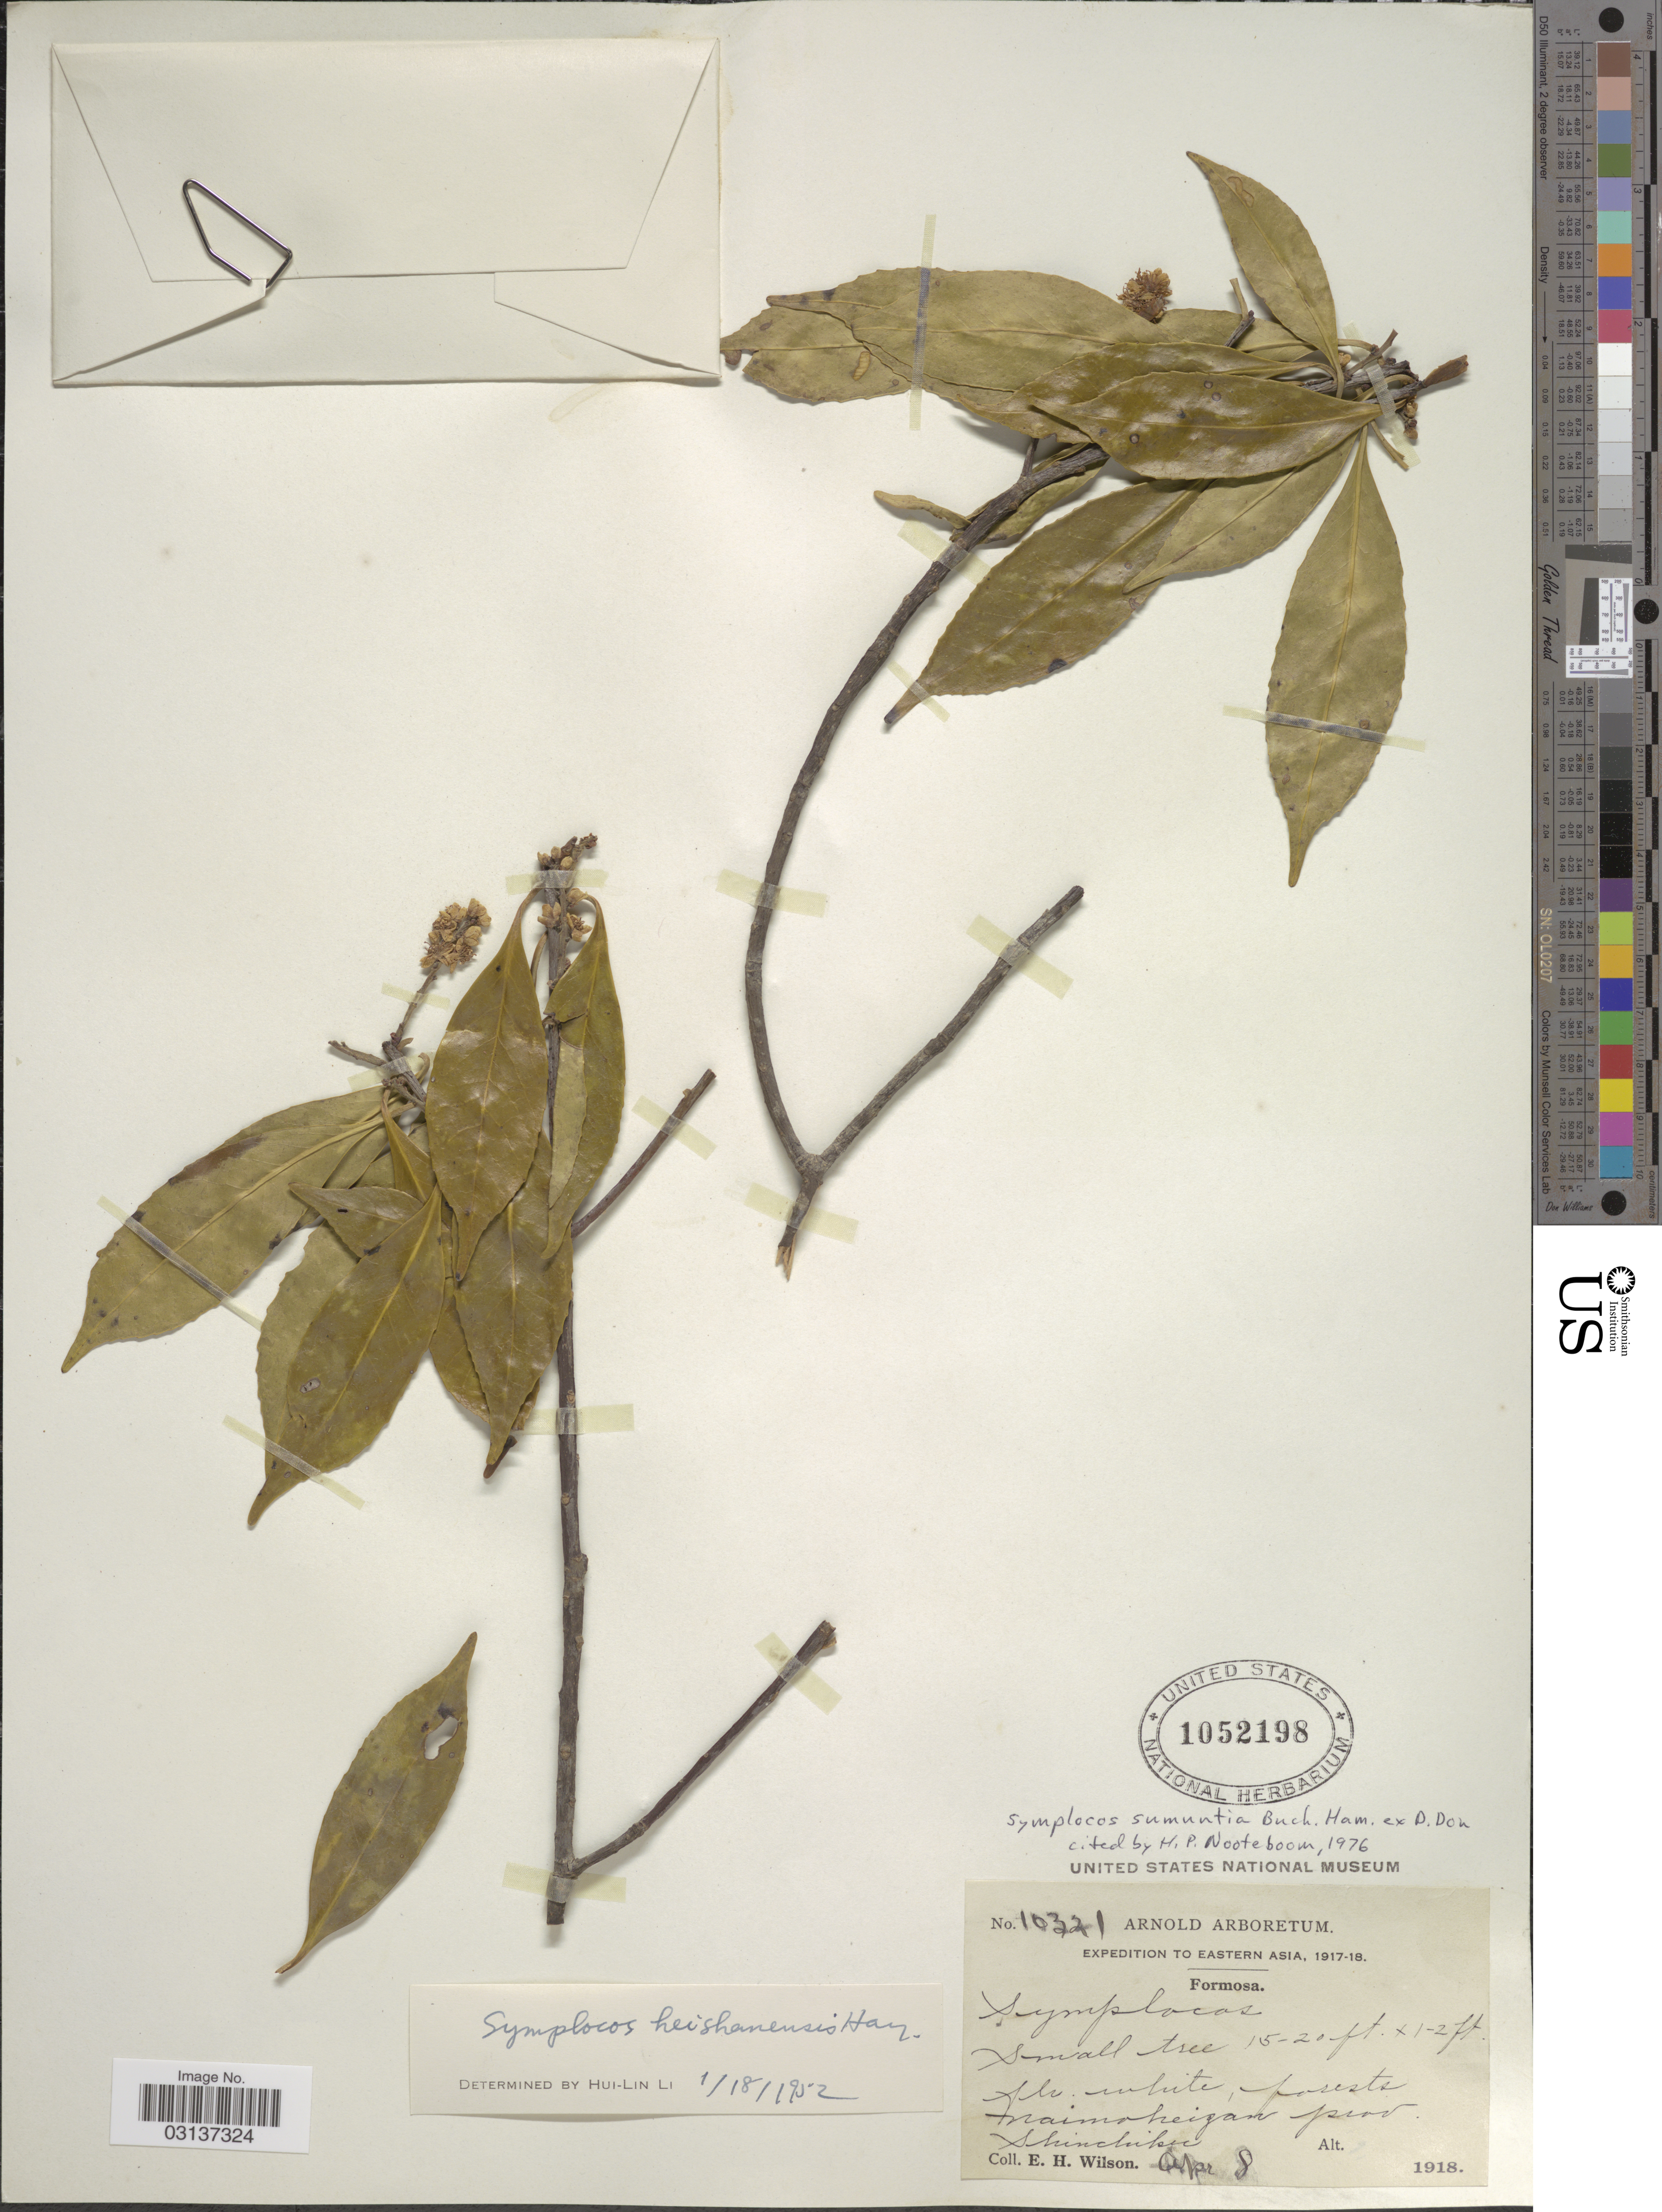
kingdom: Plantae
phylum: Tracheophyta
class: Magnoliopsida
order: Ericales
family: Symplocaceae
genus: Symplocos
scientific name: Symplocos sumuntia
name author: Buch.-Ham. ex D. Don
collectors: E. Wilson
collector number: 10321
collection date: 1918-04-08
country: Taiwan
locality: Eastern Asia. Formosa. Naiwsheizan Prov. Shinchiku.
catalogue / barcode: US 1052198